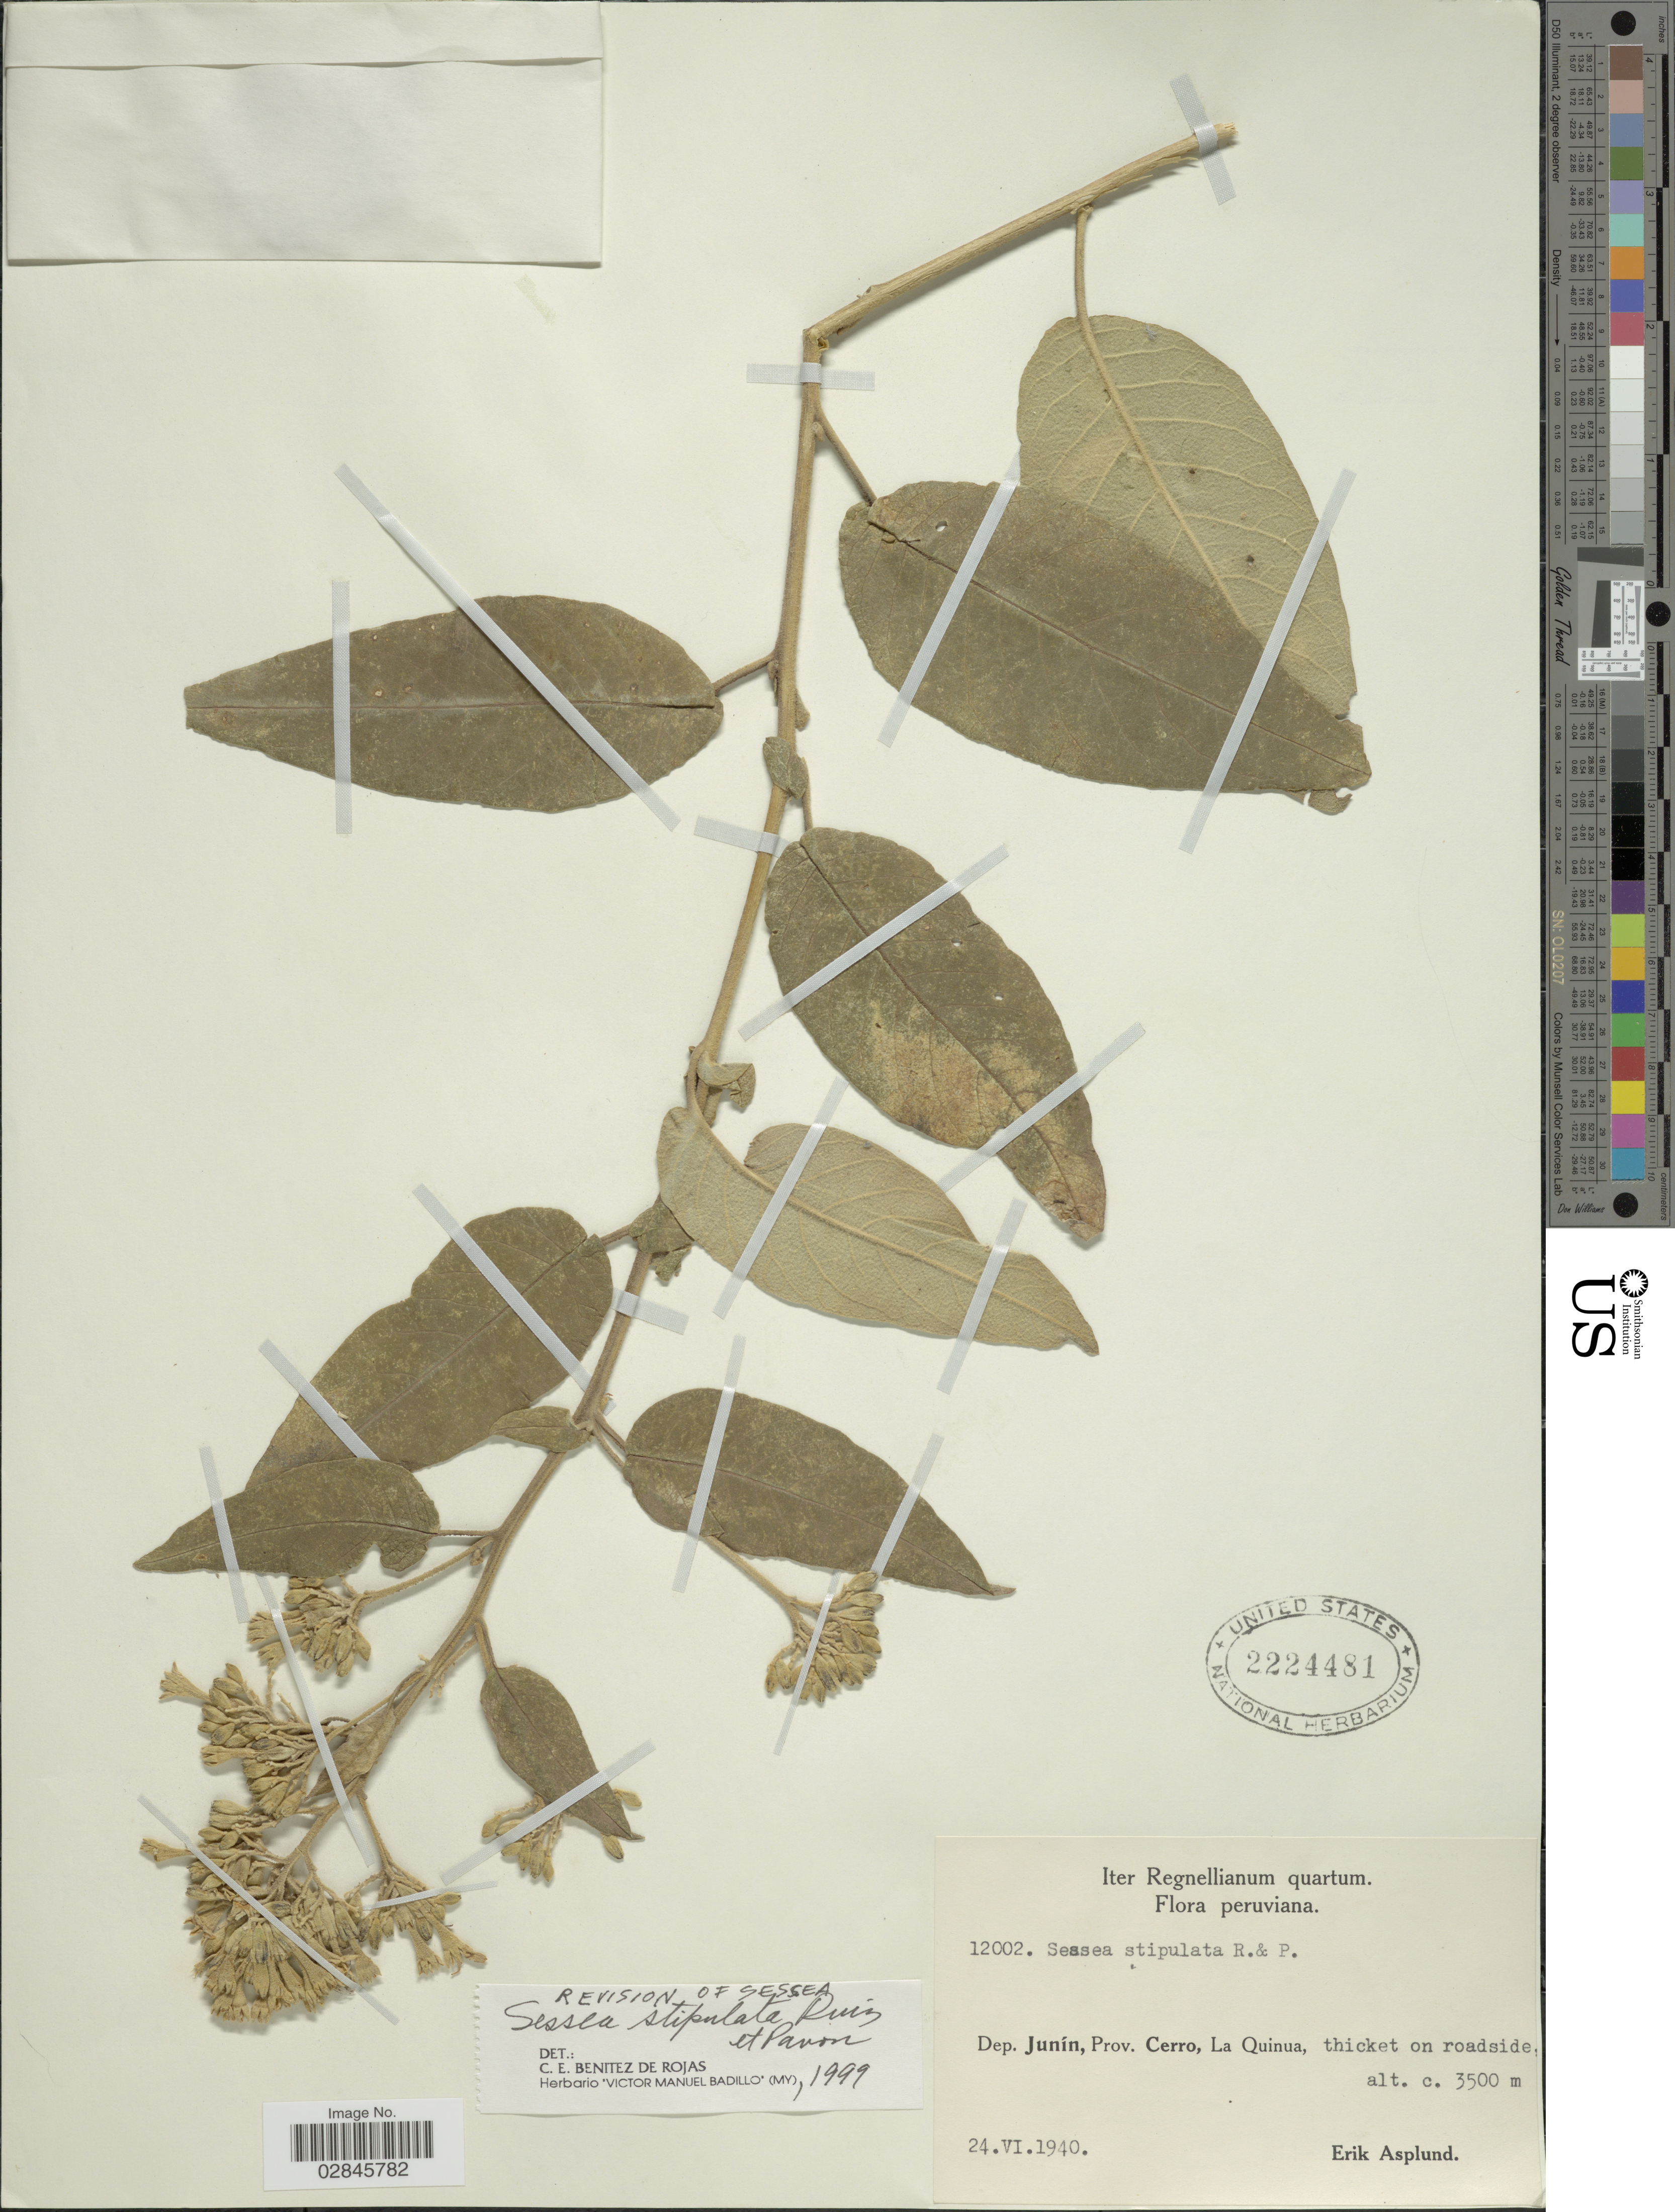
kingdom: Plantae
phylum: Tracheophyta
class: Magnoliopsida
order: Solanales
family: Solanaceae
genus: Sessea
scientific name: Sessea stipulata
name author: Ruiz & Pav.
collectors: E. Asplund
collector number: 12002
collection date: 1940-06-24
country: Peru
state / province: Junín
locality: Dep. Junín, Prov. Cerro, La Quinua.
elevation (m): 3500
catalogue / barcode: US 2224481